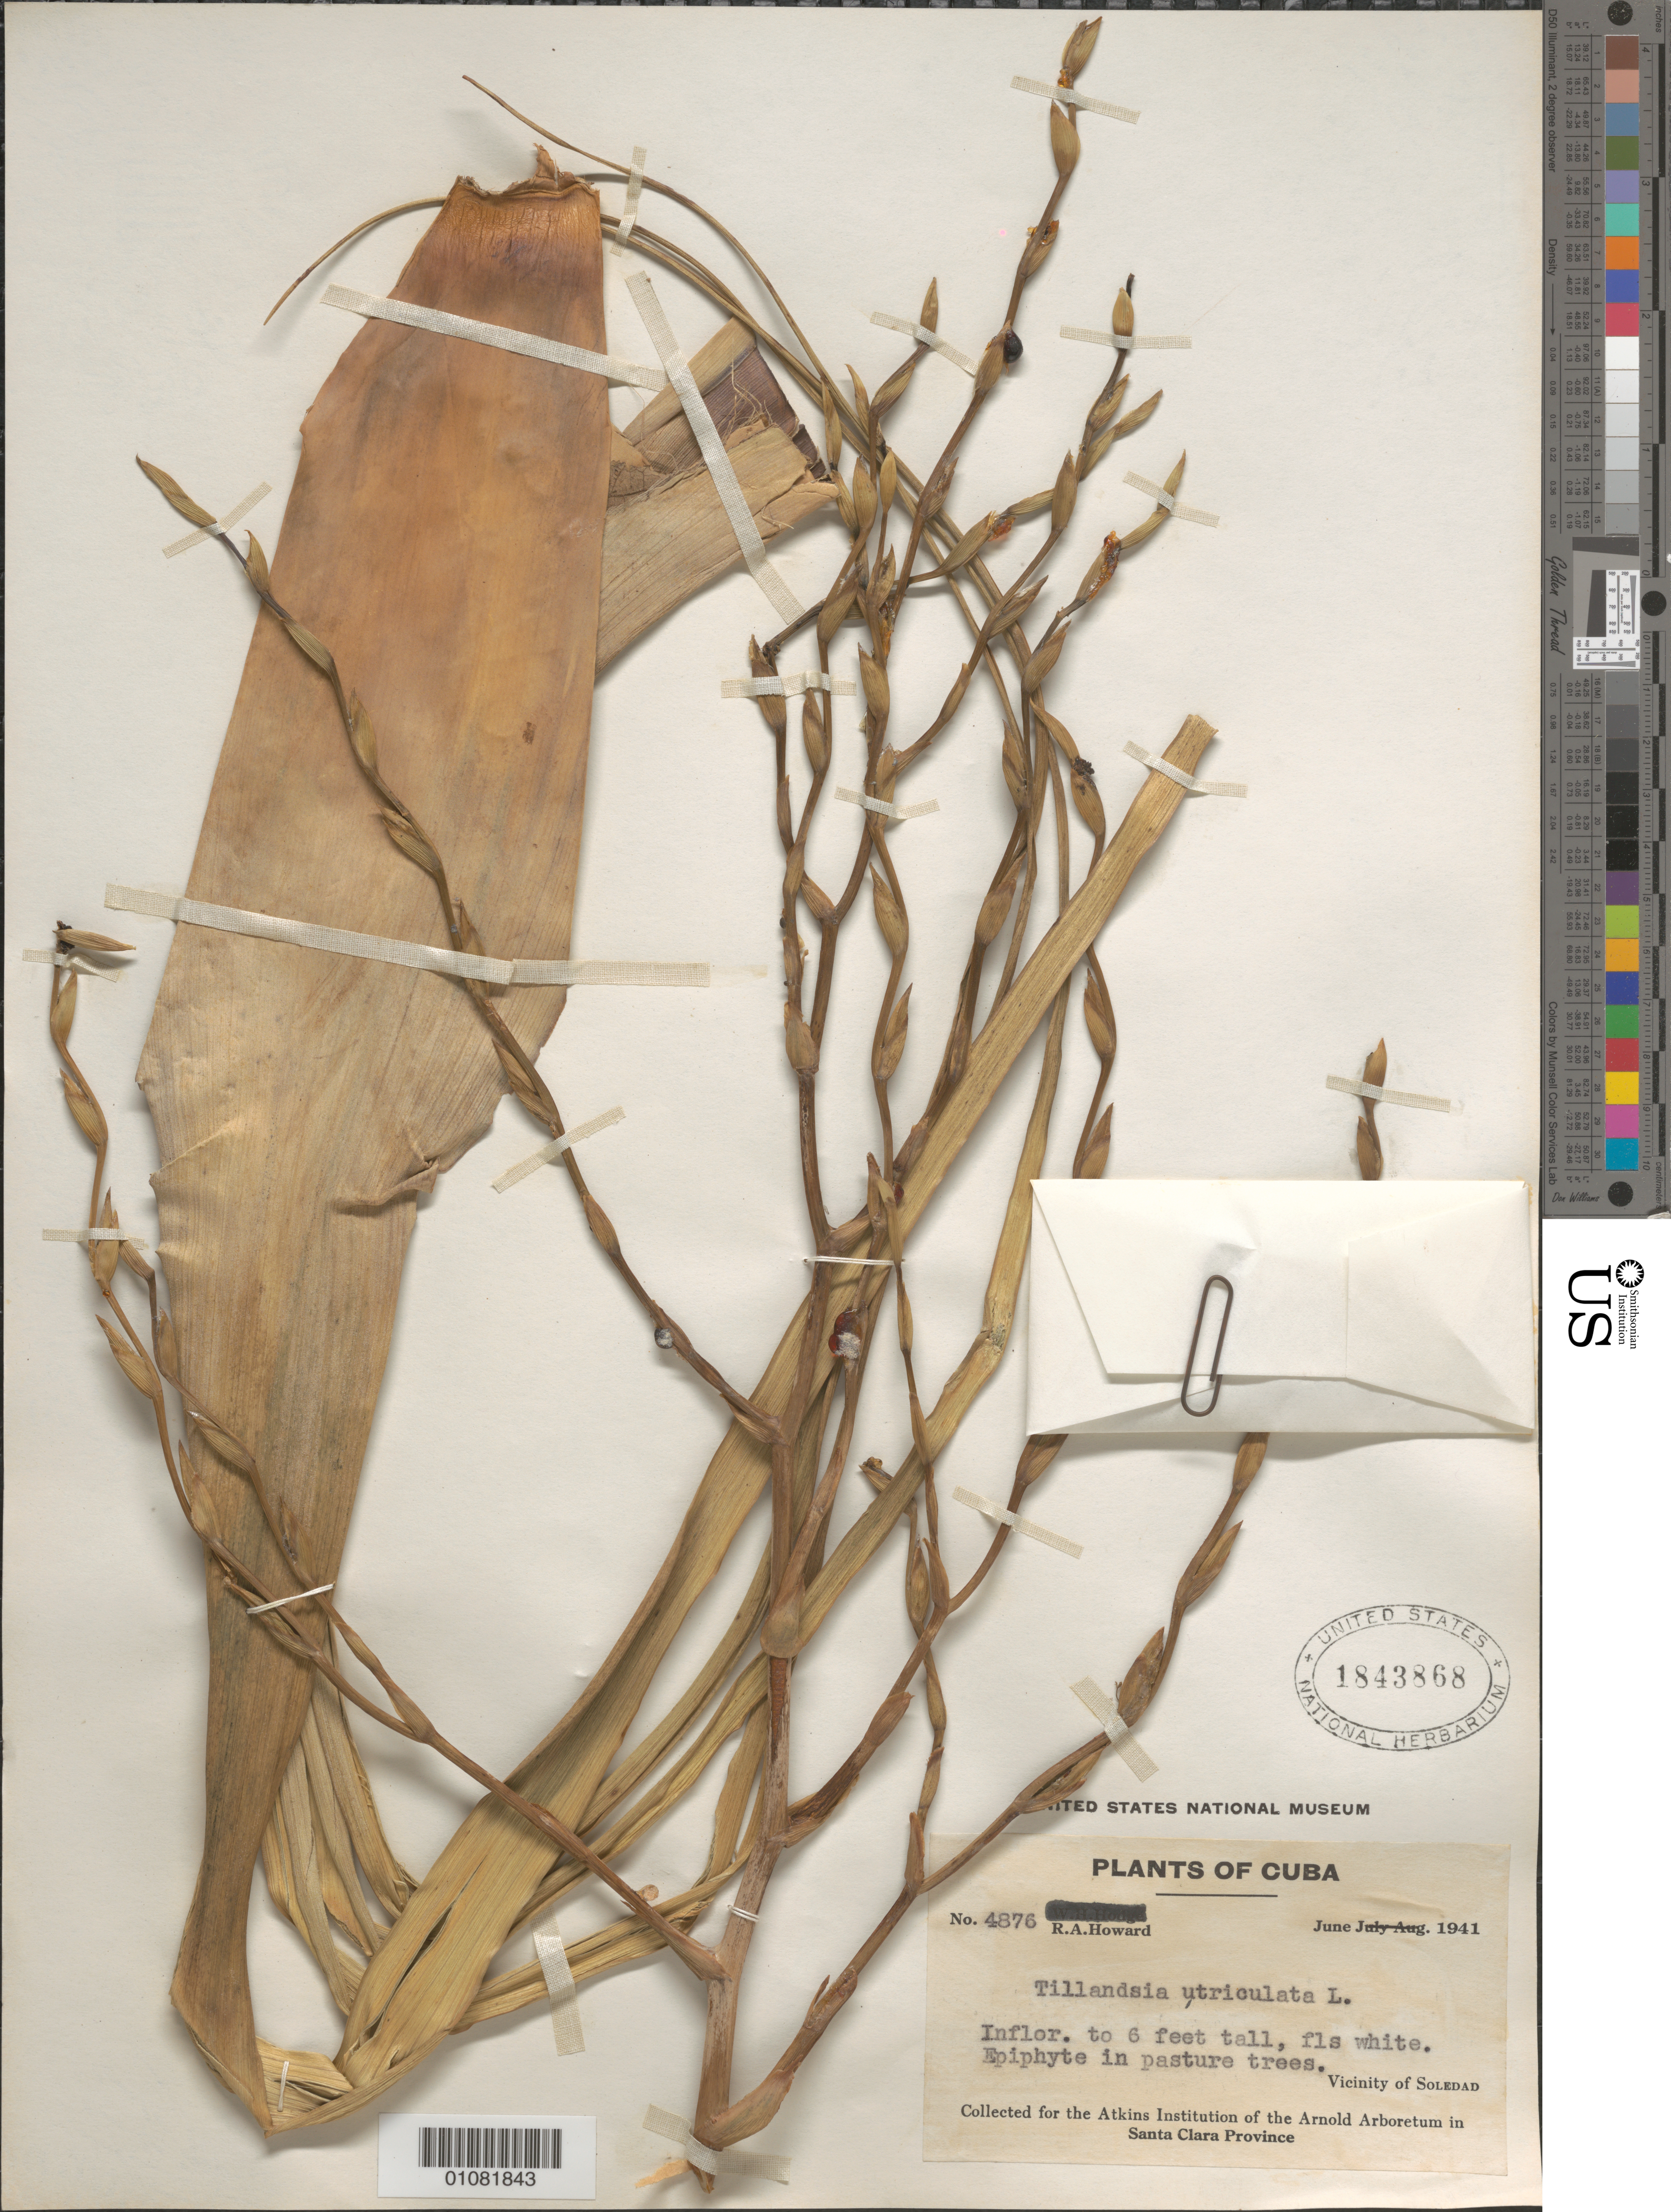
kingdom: Plantae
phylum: Tracheophyta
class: Liliopsida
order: Poales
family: Bromeliaceae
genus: Tillandsia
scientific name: Tillandsia utriculata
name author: L.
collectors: R. A. Howard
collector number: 4876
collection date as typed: Jun 1941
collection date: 1941-06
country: Cuba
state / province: Cienfuegos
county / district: Santa Clara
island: Cuba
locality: Soledad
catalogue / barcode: US 1843868